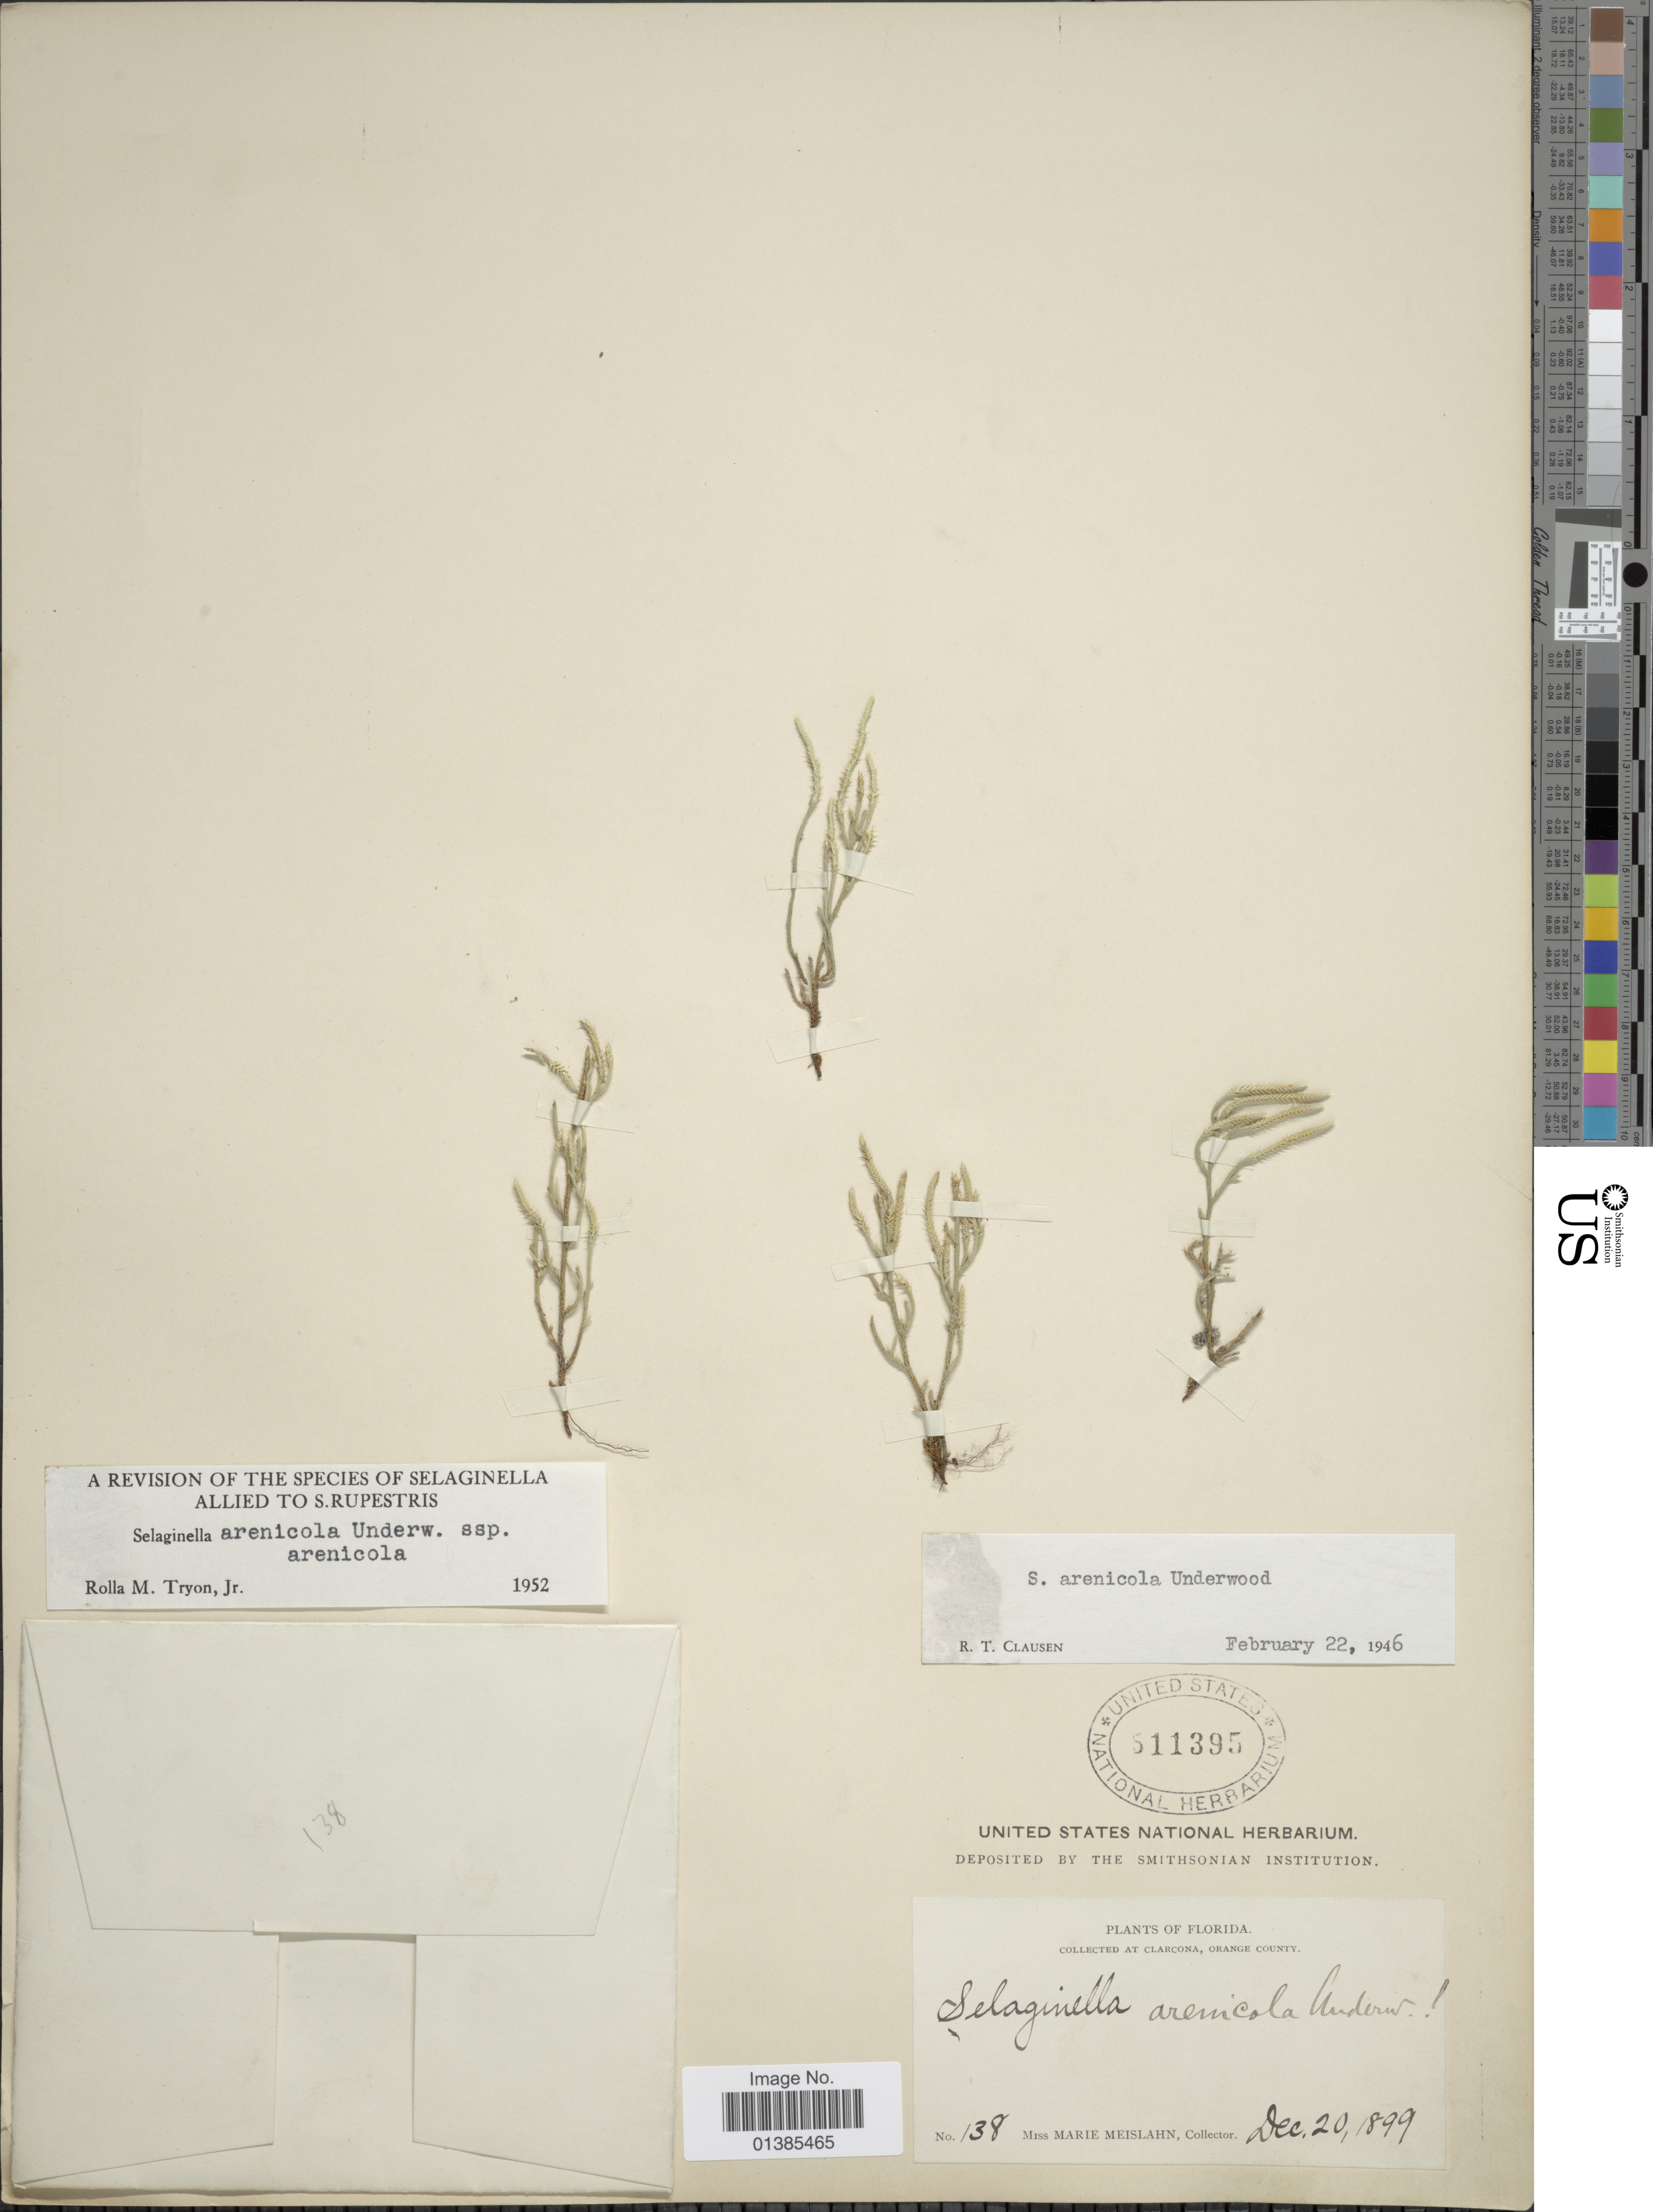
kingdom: Plantae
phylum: Tracheophyta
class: Lycopodiopsida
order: Selaginellales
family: Selaginellaceae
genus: Selaginella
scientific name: Selaginella arenicola subsp. arenicola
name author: Underw.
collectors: M. Meislahn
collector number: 138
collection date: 1899-12-20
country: United States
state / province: Florida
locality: Clarcona, Orange County.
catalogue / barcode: US 511395